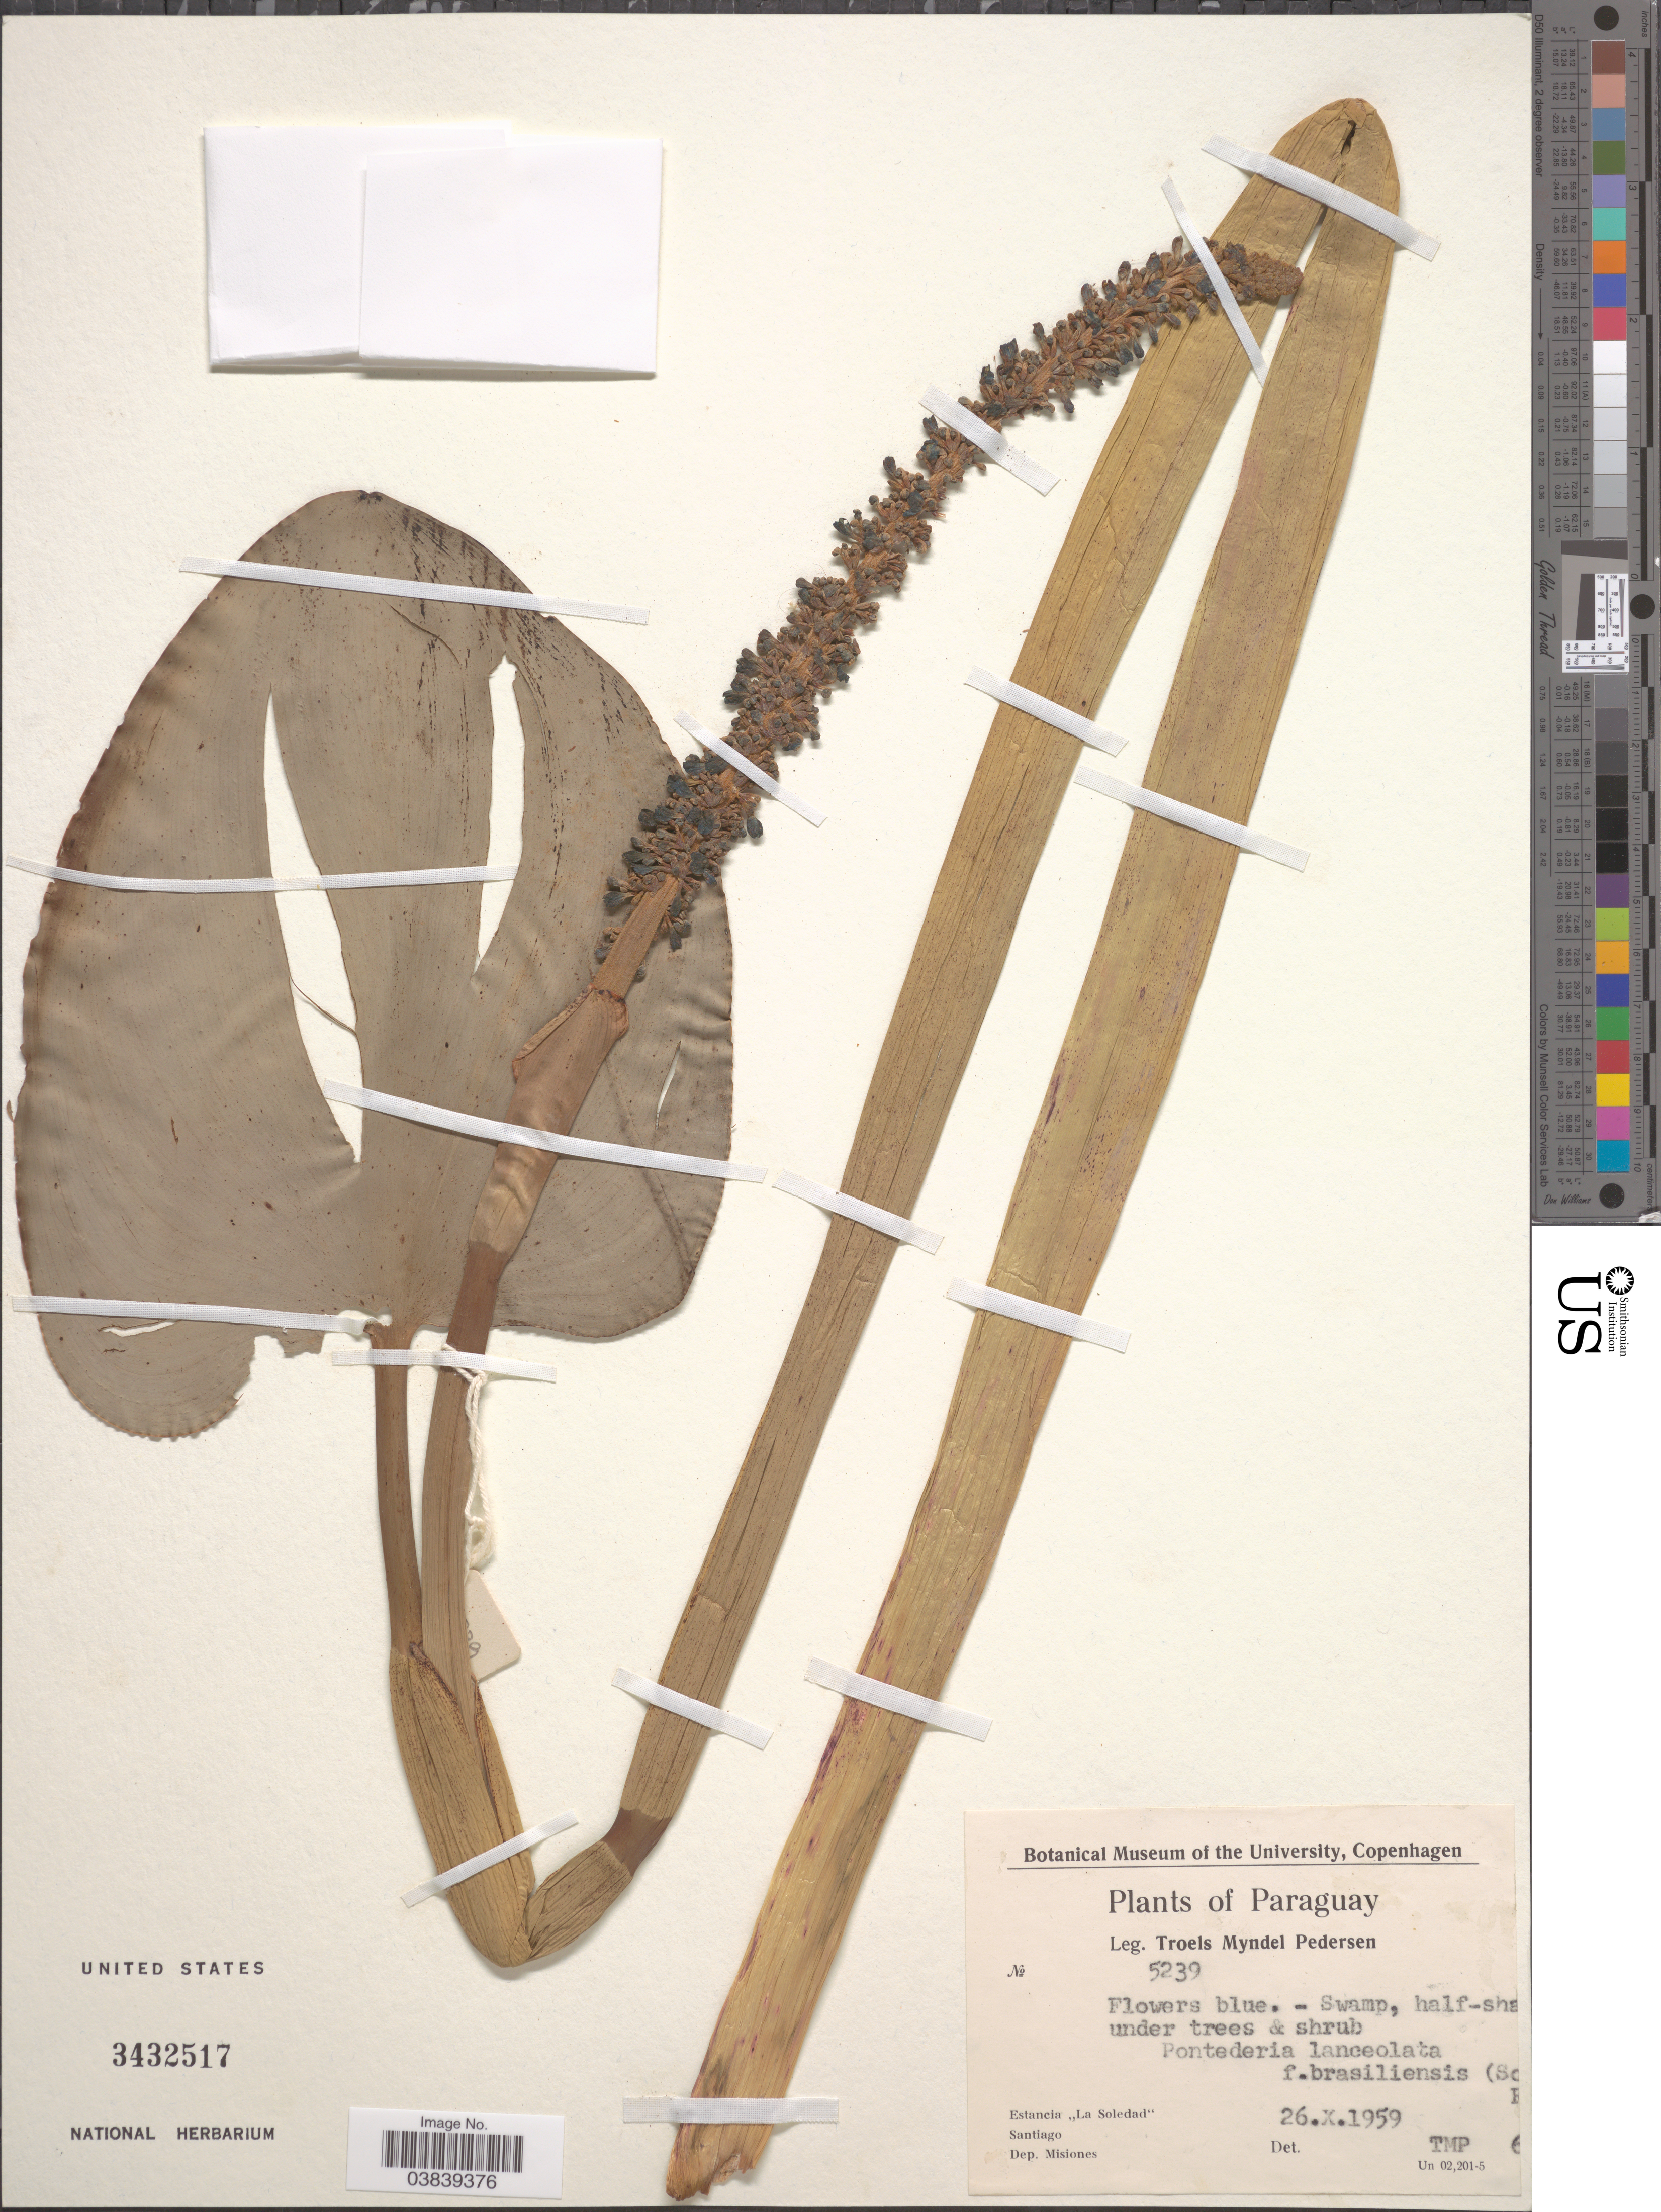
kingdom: Plantae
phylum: Tracheophyta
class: Liliopsida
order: Commelinales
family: Pontederiaceae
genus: Pontederia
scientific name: Pontederia cordata var. ovalis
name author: (Mart. ex Schult. & Schult. f.) Solms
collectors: T. Pederson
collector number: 5239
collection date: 1959-10-26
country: Paraguay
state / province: Misiones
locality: Estancia "La Soledad". Santiago. Dep. Misiones.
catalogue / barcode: US 3432517